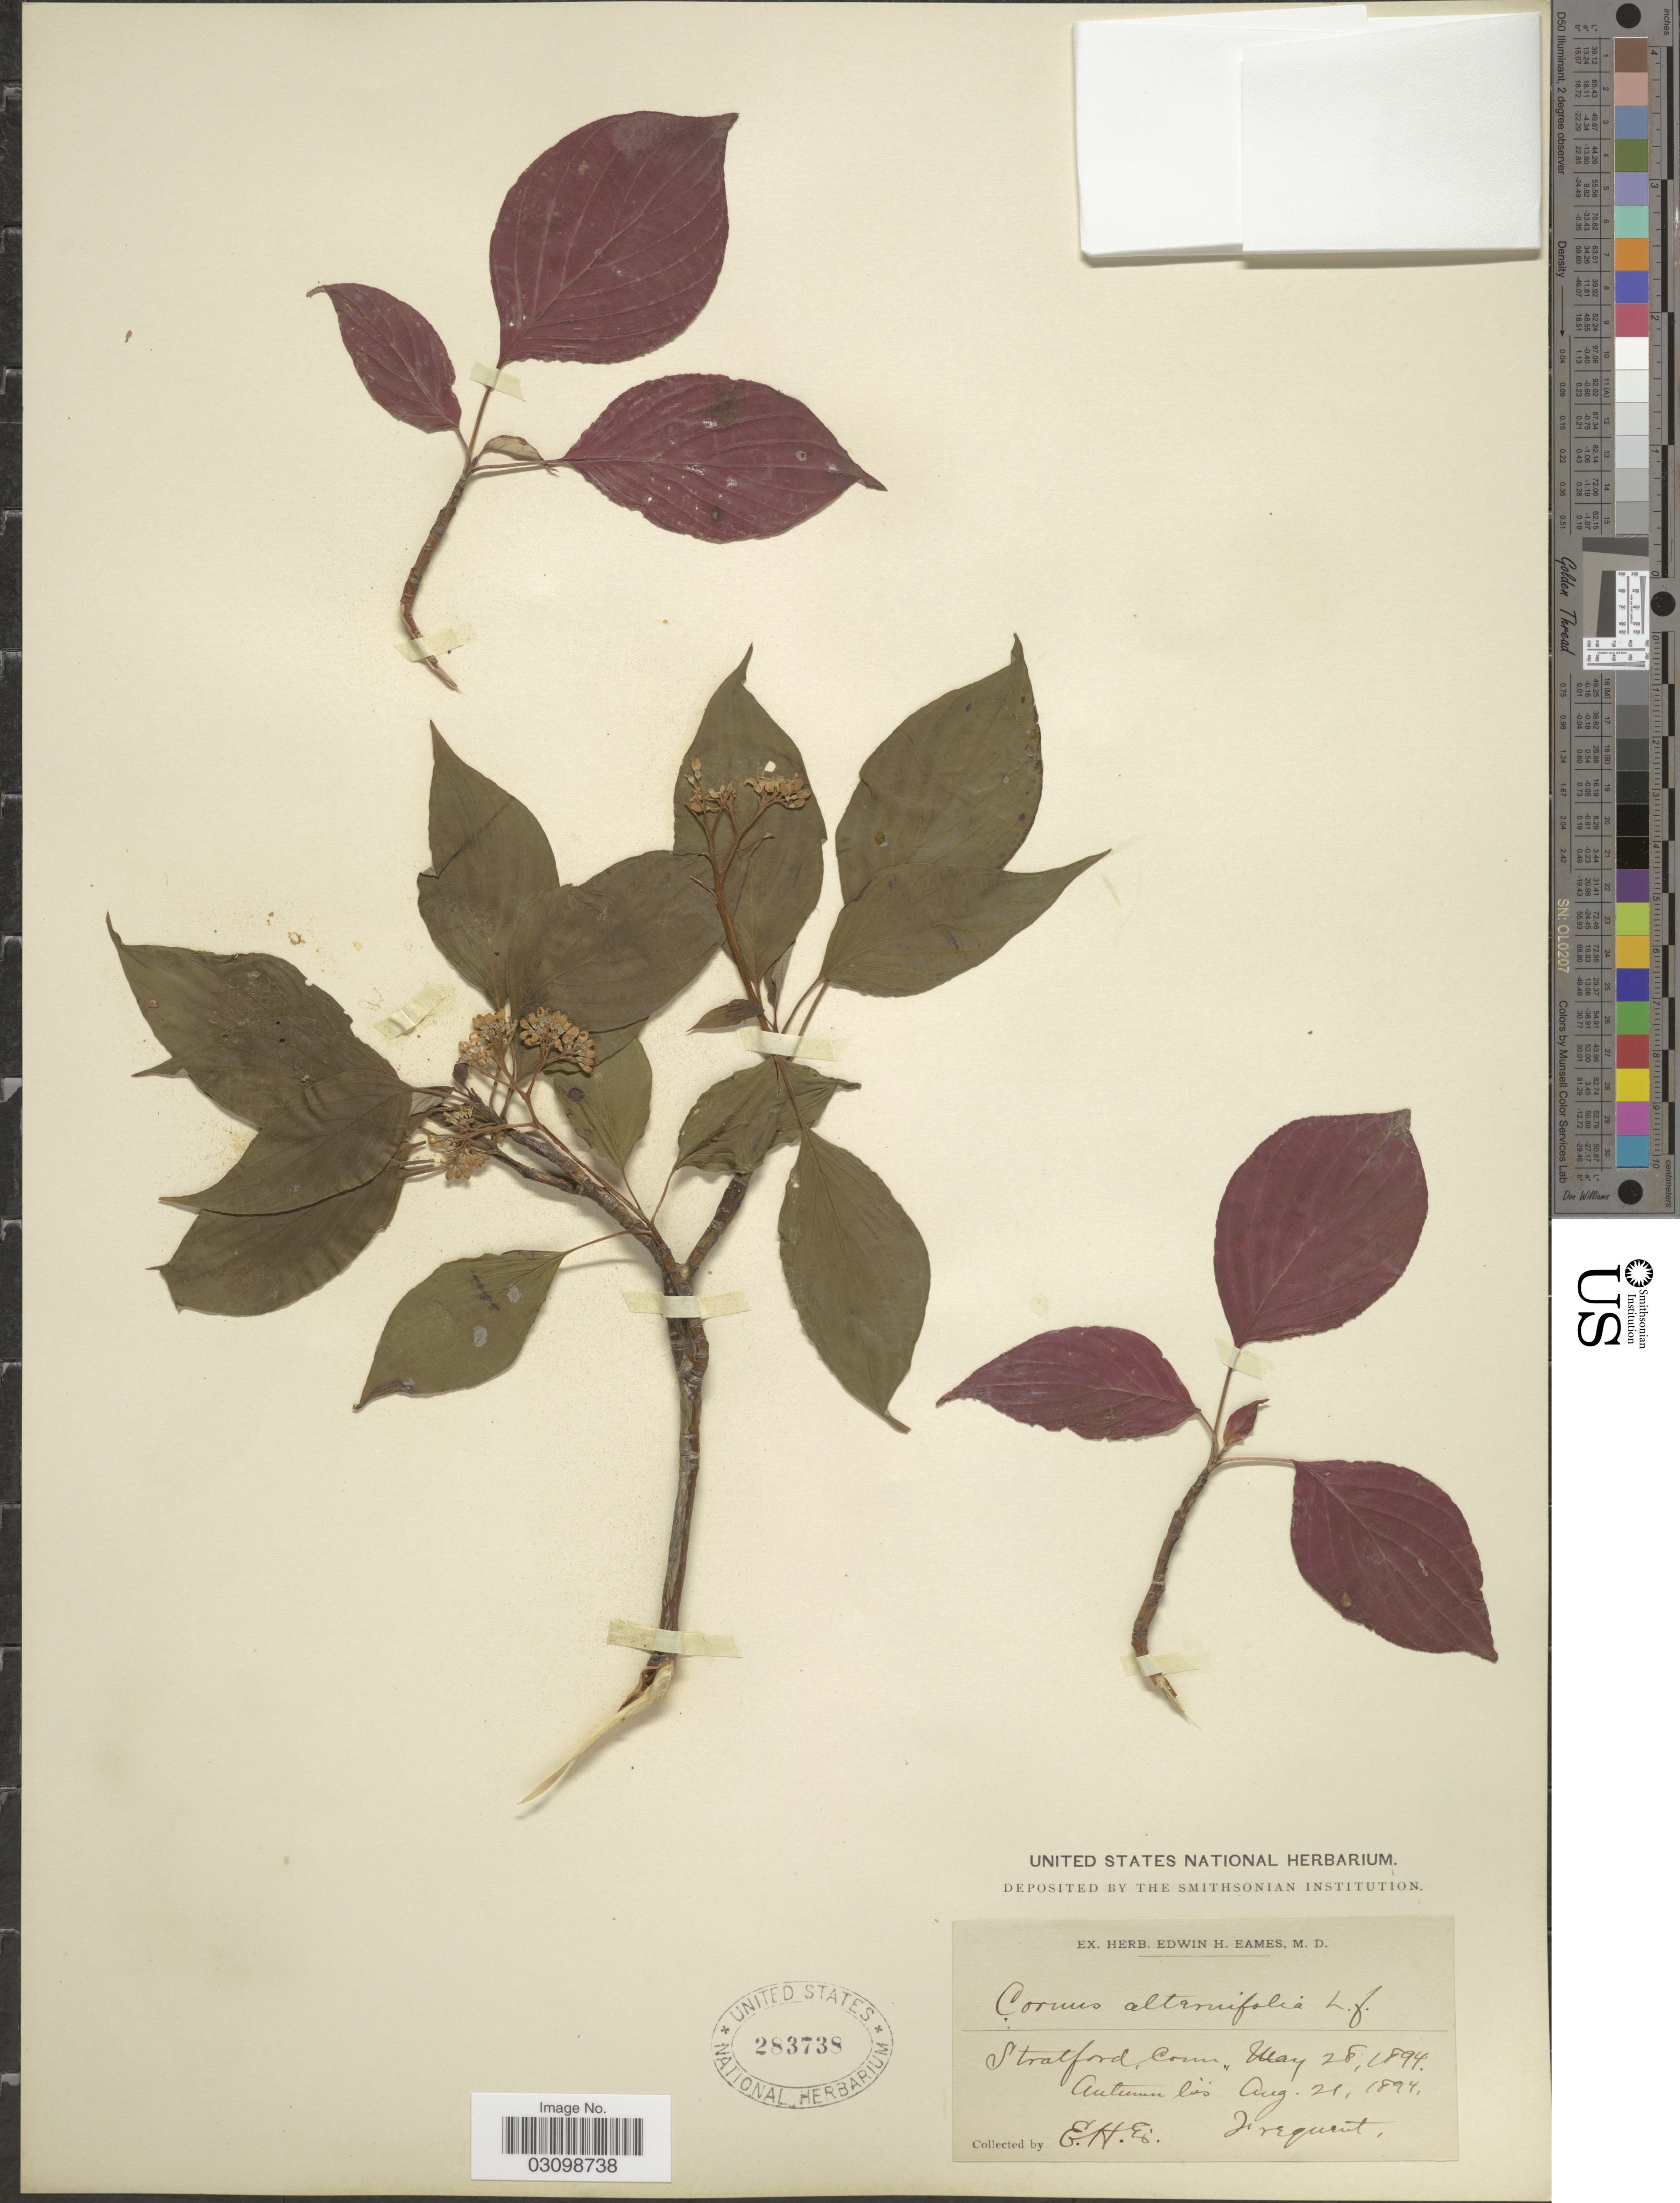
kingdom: Plantae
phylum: Tracheophyta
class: Magnoliopsida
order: Cornales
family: Cornaceae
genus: Cornus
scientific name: Cornus alternifolia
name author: L.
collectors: E. H. Eames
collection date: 1894-08-21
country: United States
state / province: Connecticut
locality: Stratford, Conn.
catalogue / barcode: US 283738